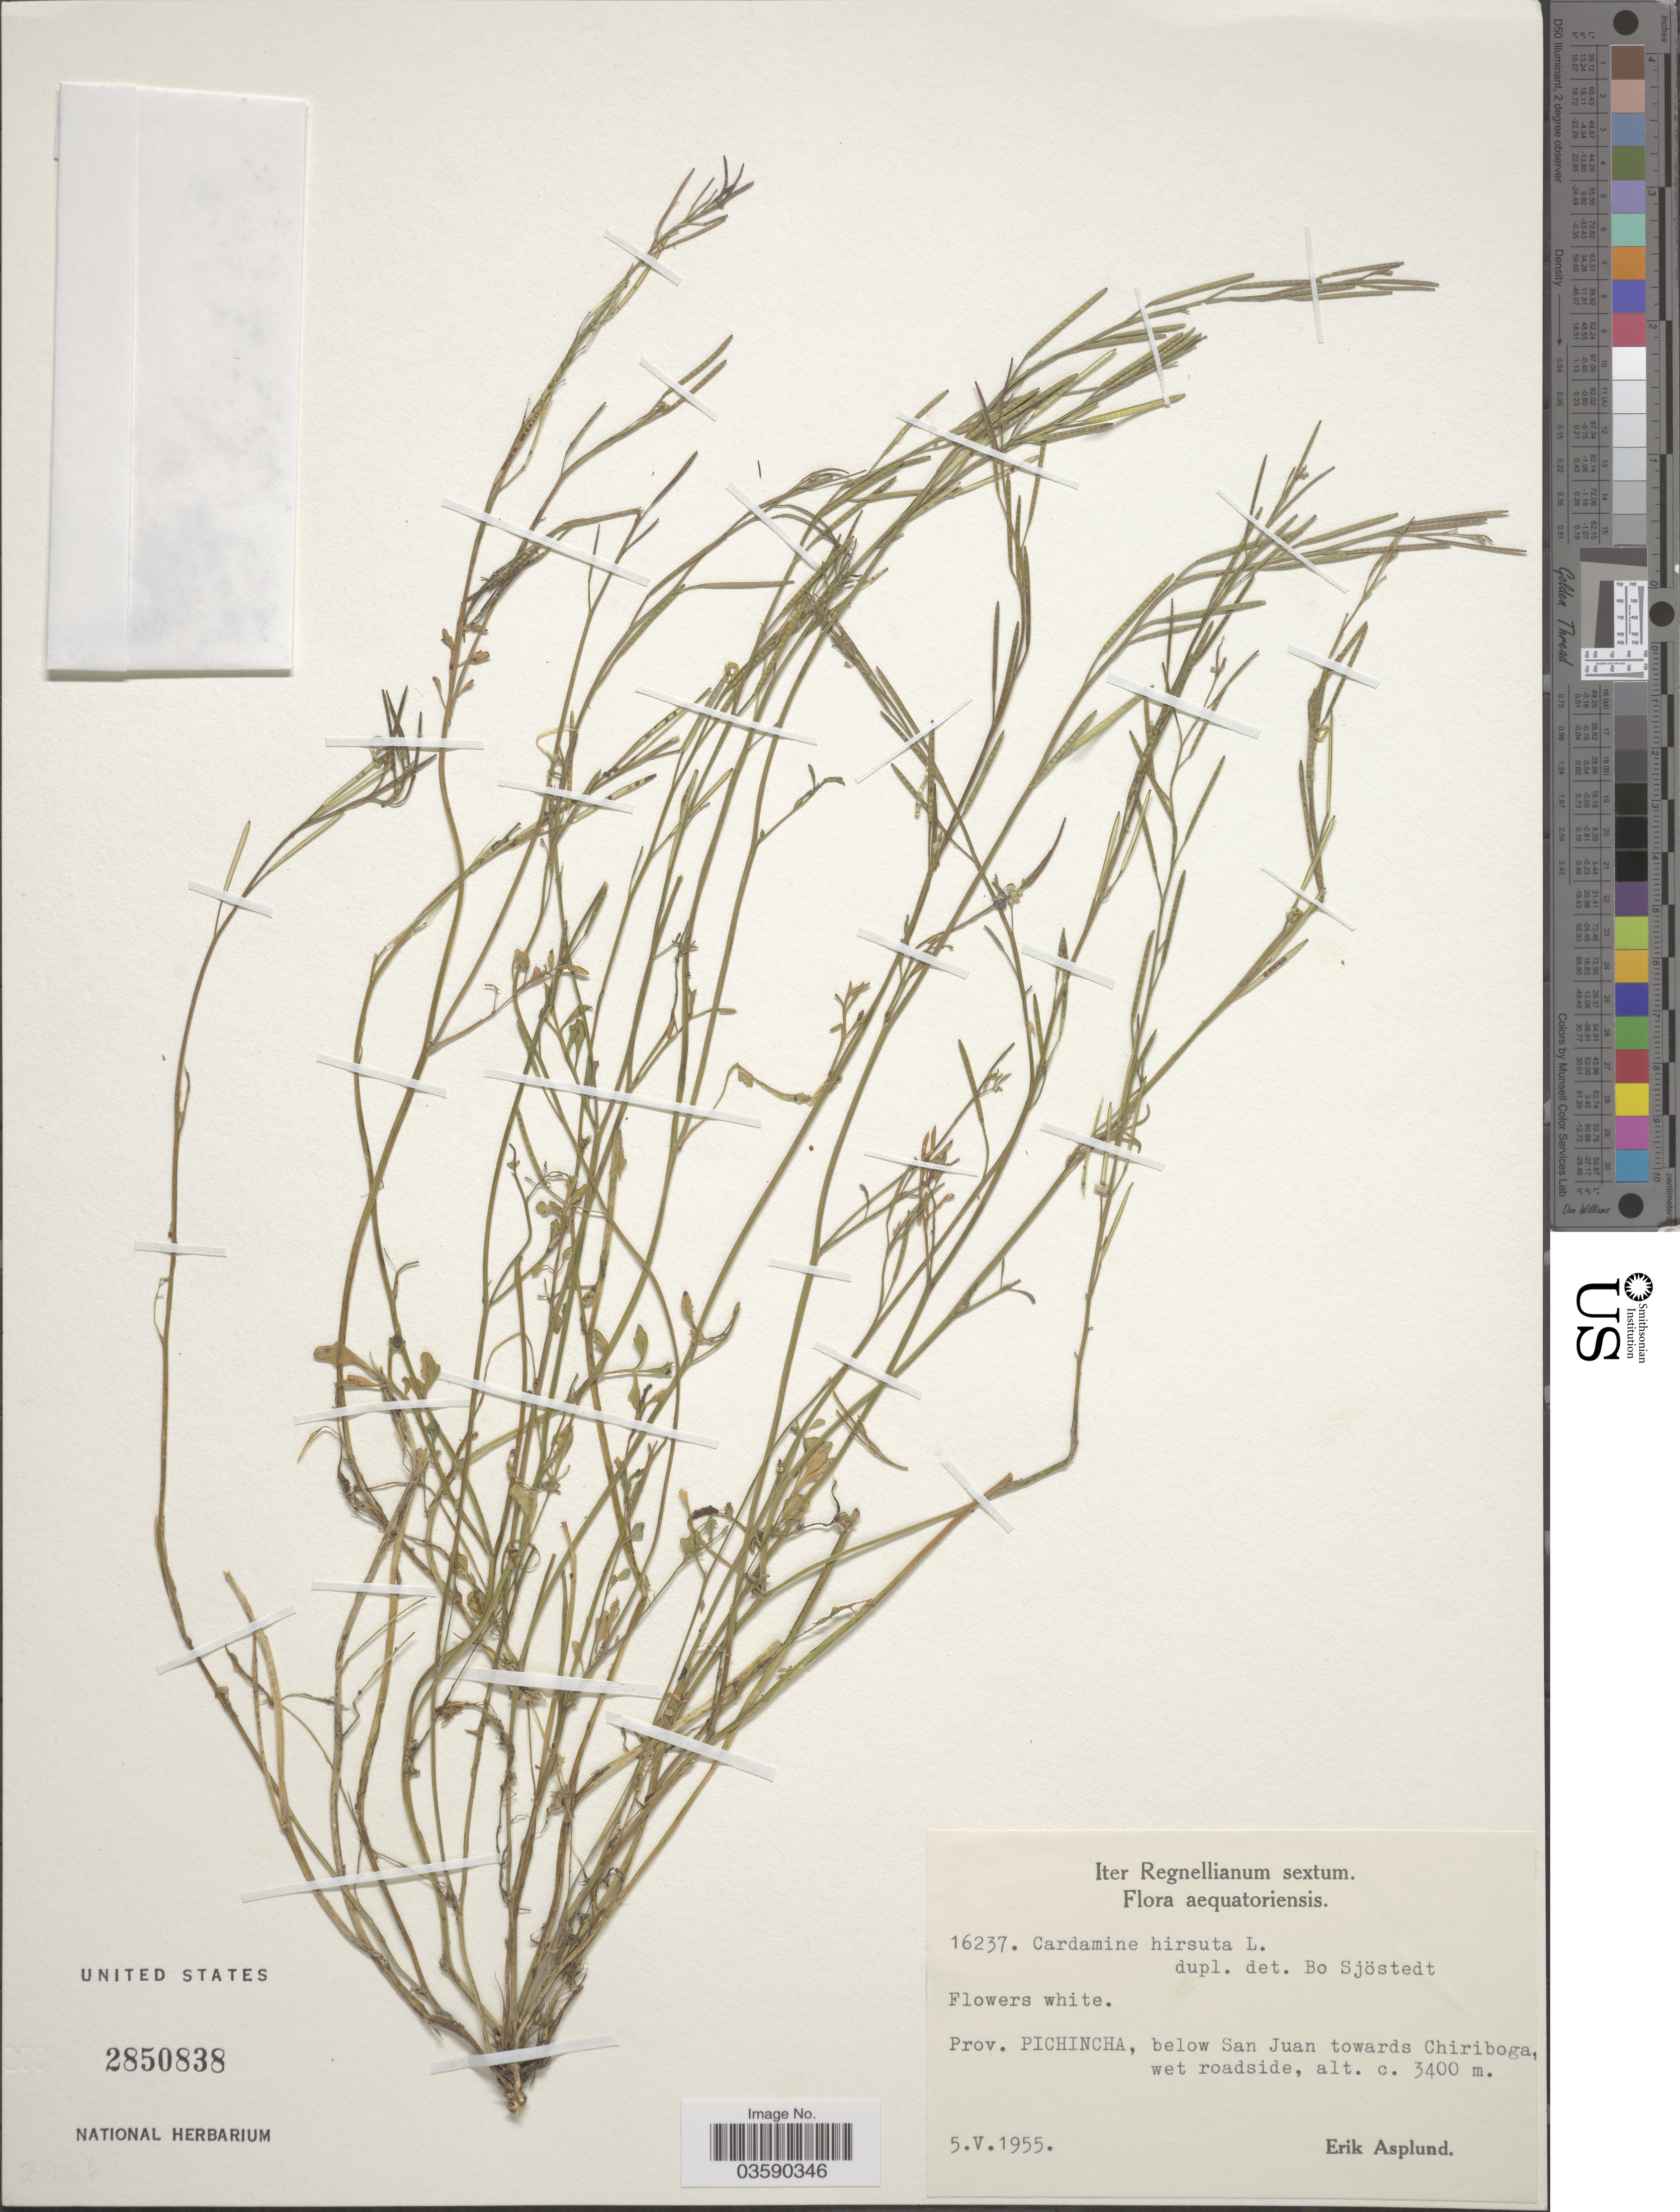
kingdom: Plantae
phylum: Tracheophyta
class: Magnoliopsida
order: Brassicales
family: Brassicaceae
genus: Cardamine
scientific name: Cardamine hirsuta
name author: L.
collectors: E. Asplund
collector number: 16237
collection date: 1955-05-05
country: Ecuador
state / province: Pichincha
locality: Below San Juan towards Chiriboga.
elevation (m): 3400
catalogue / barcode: US 2850838